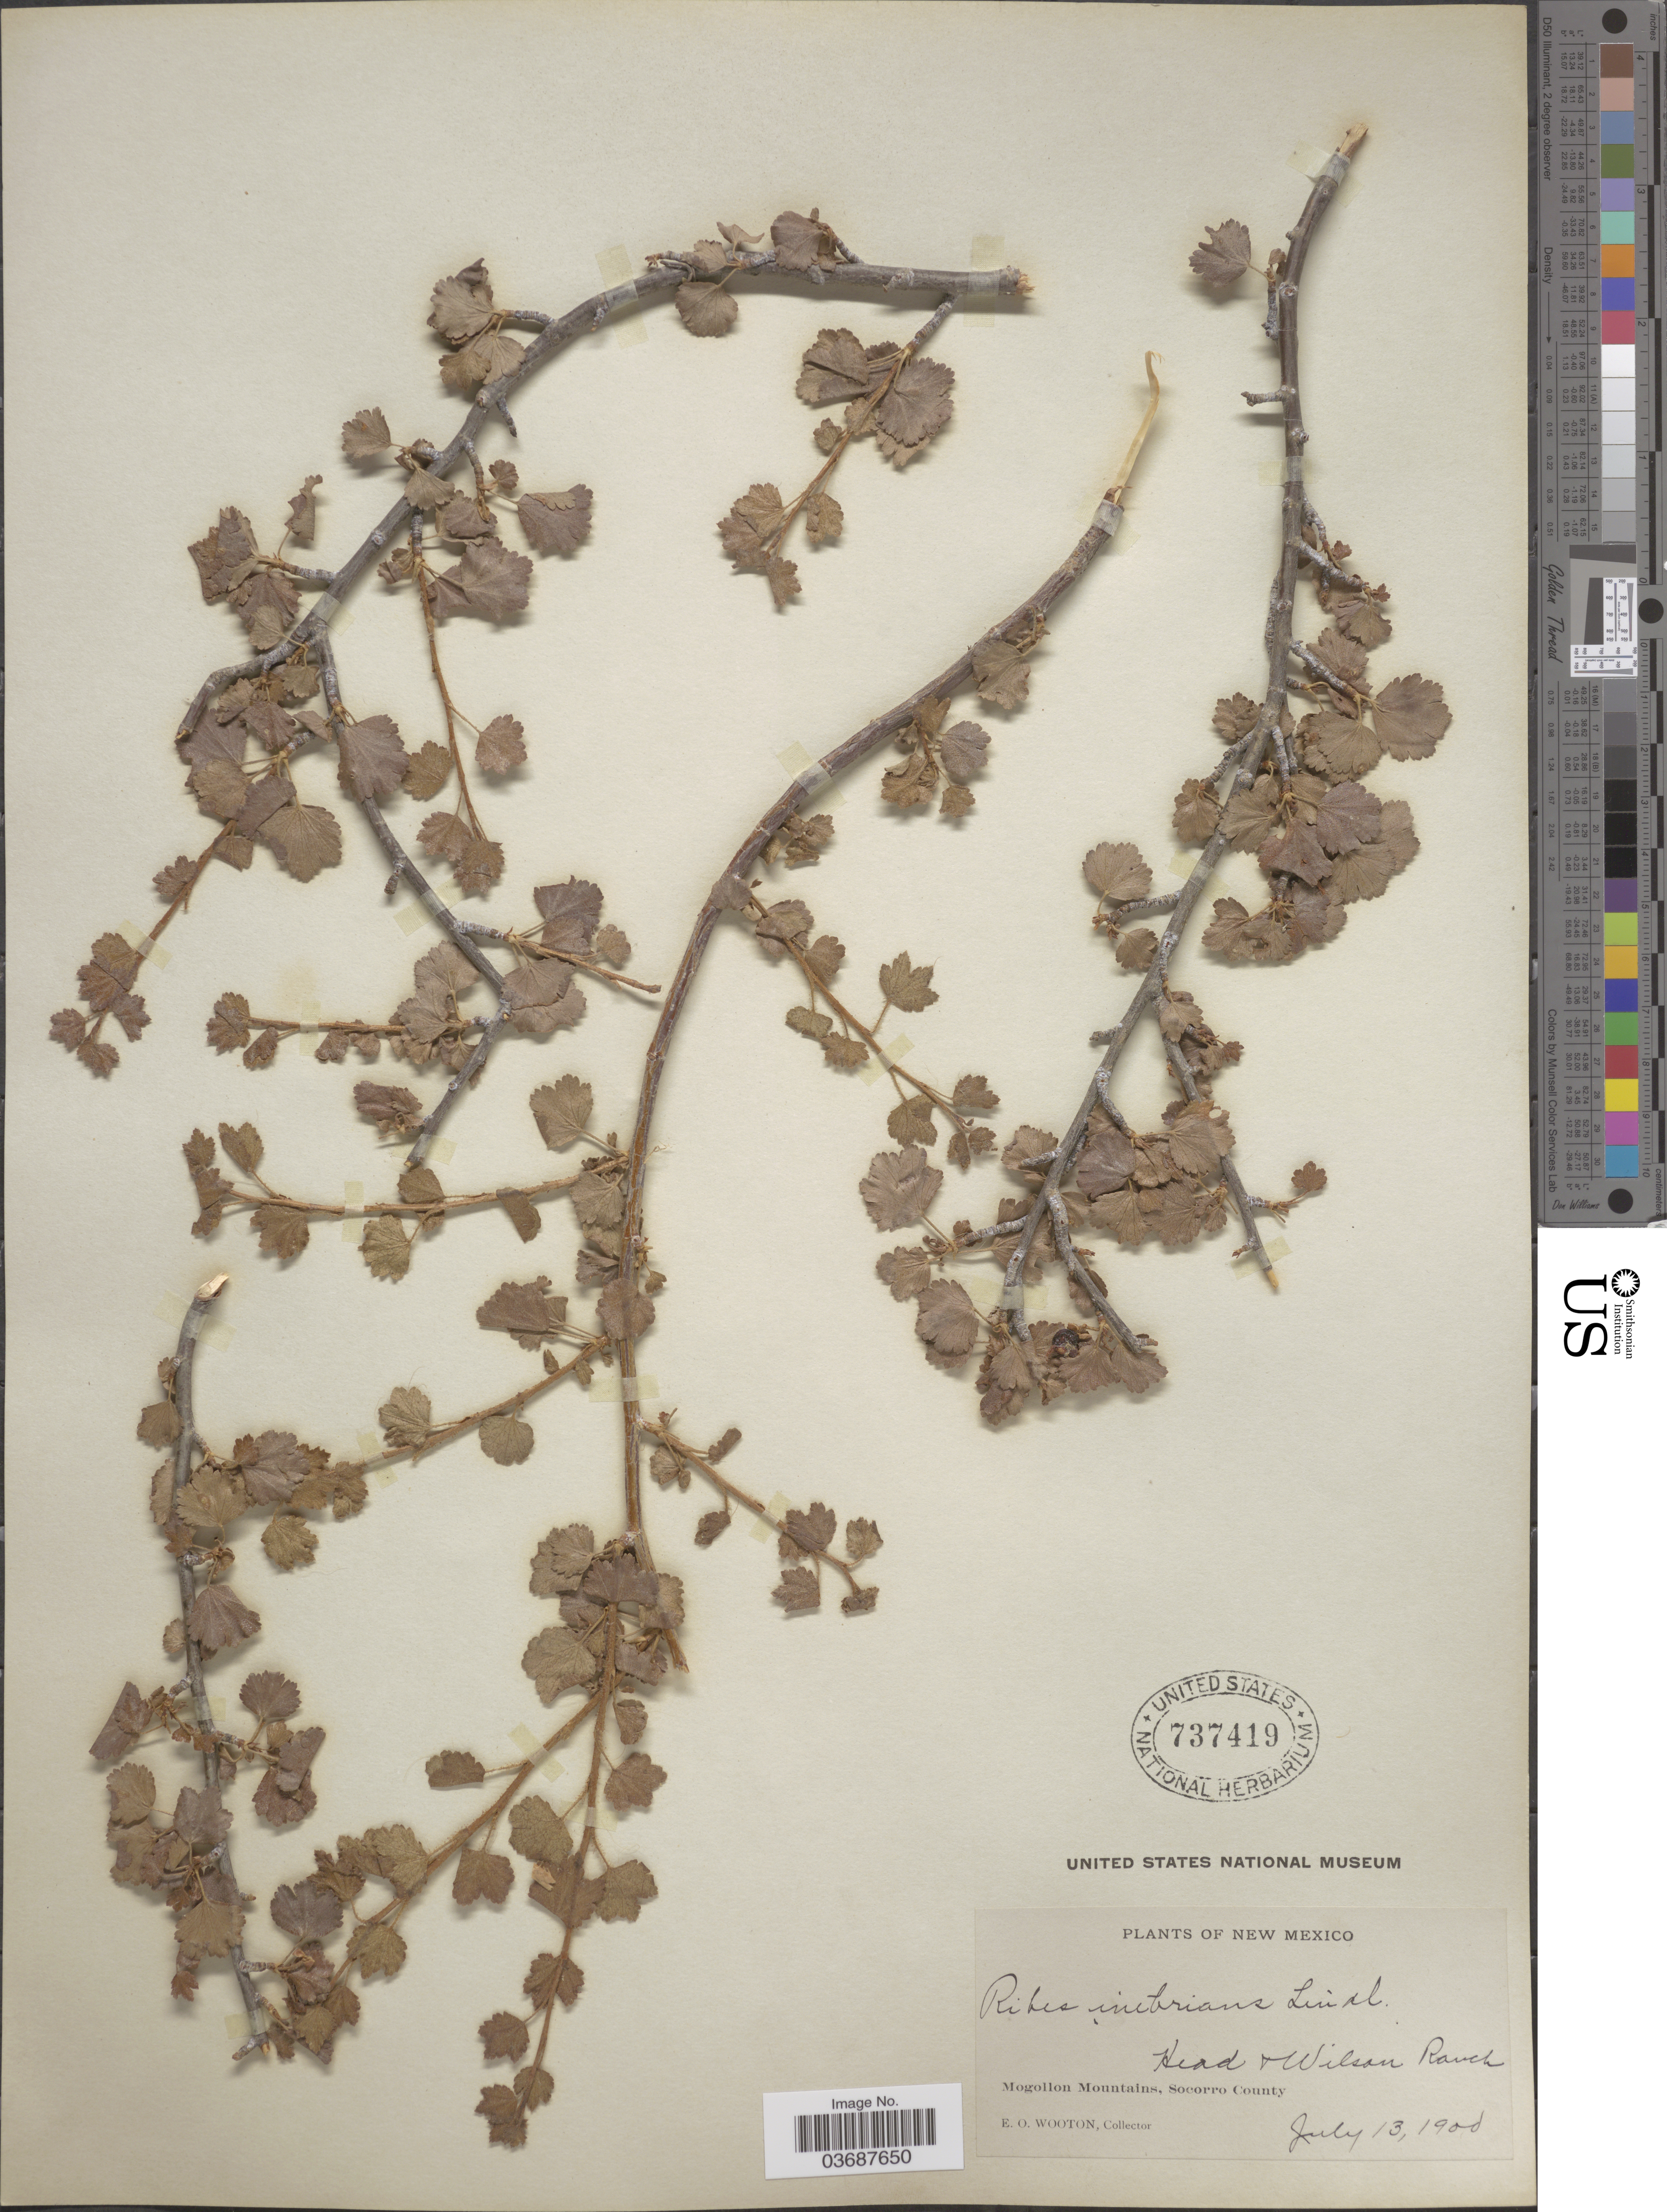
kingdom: Plantae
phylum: Tracheophyta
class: Magnoliopsida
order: Saxifragales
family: Grossulariaceae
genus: Ribes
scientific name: Ribes inebrians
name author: Lindl.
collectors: E. O. Wooton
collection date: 1900-07-13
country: United States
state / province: New Mexico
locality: Head of Wilson Ranch. Mogollon Mountains, Socorro County.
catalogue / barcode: US 737419